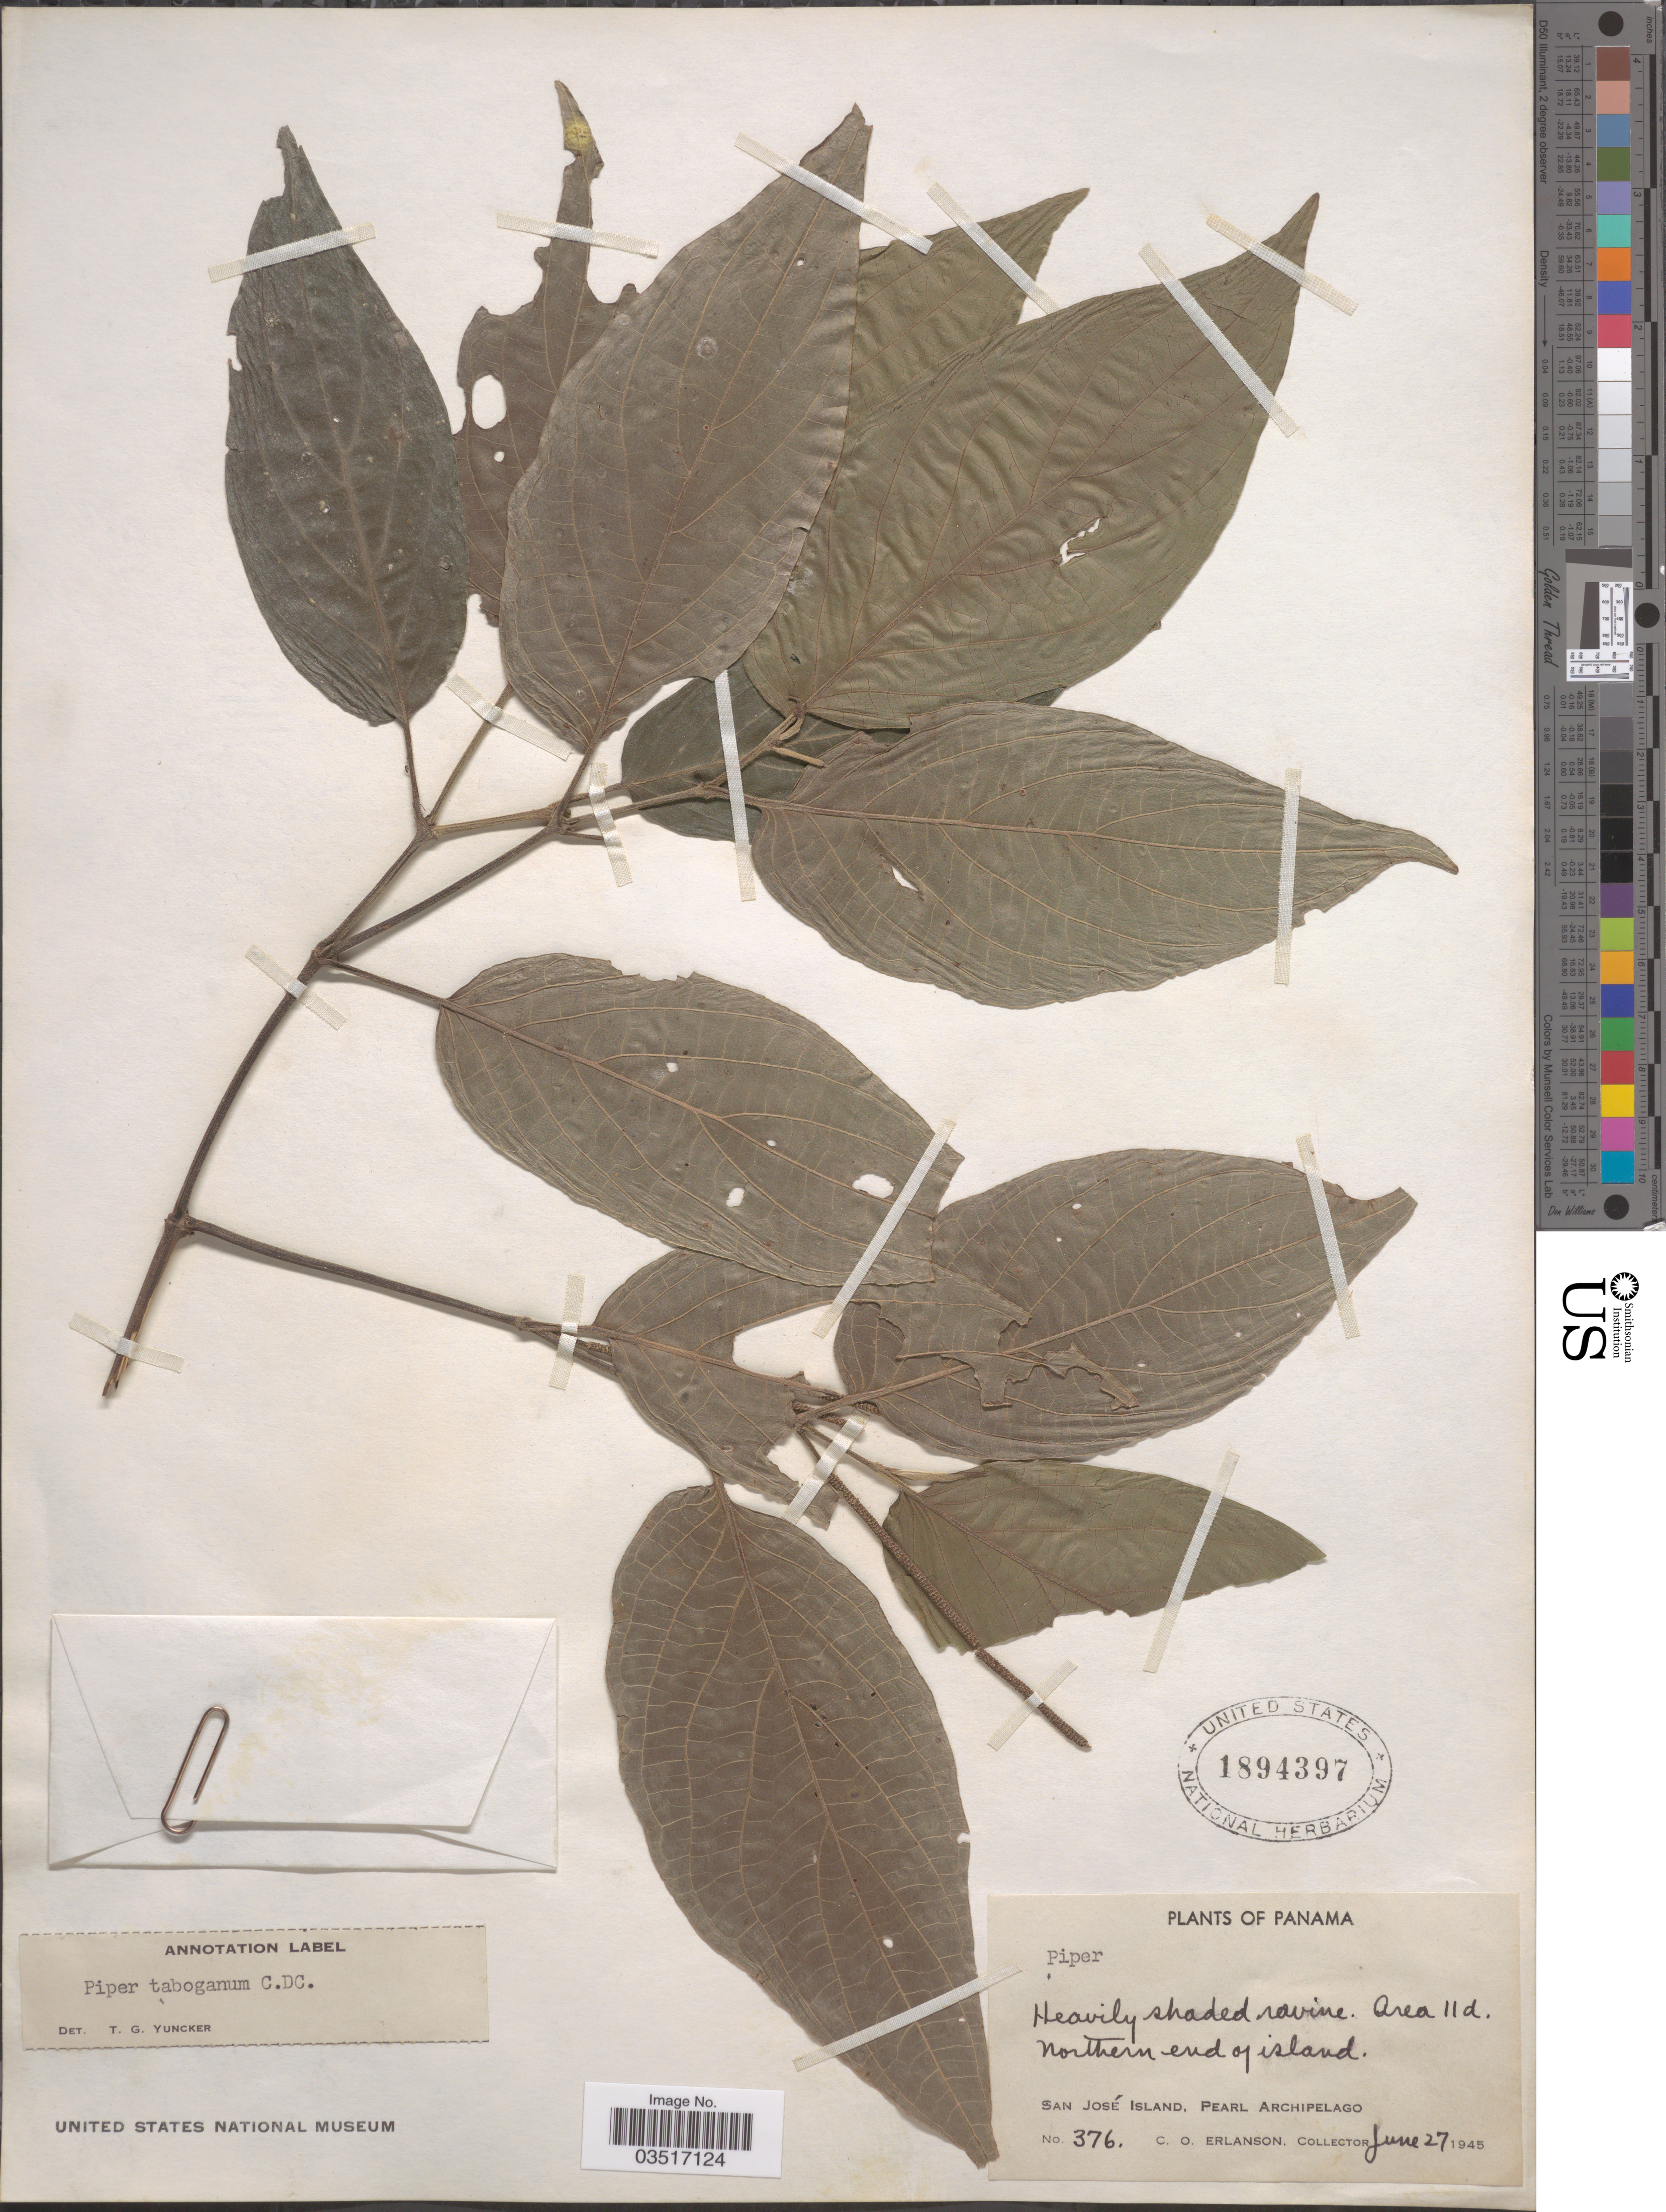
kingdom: Plantae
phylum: Tracheophyta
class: Magnoliopsida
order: Piperales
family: Piperaceae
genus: Piper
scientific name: Piper taboganum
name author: C. DC.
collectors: C. O. Erlanson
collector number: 376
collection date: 1945-06-27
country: Panama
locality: Area 11d. Northern end of island. San José Island, Pearl Archipelago.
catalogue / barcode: US 1894397